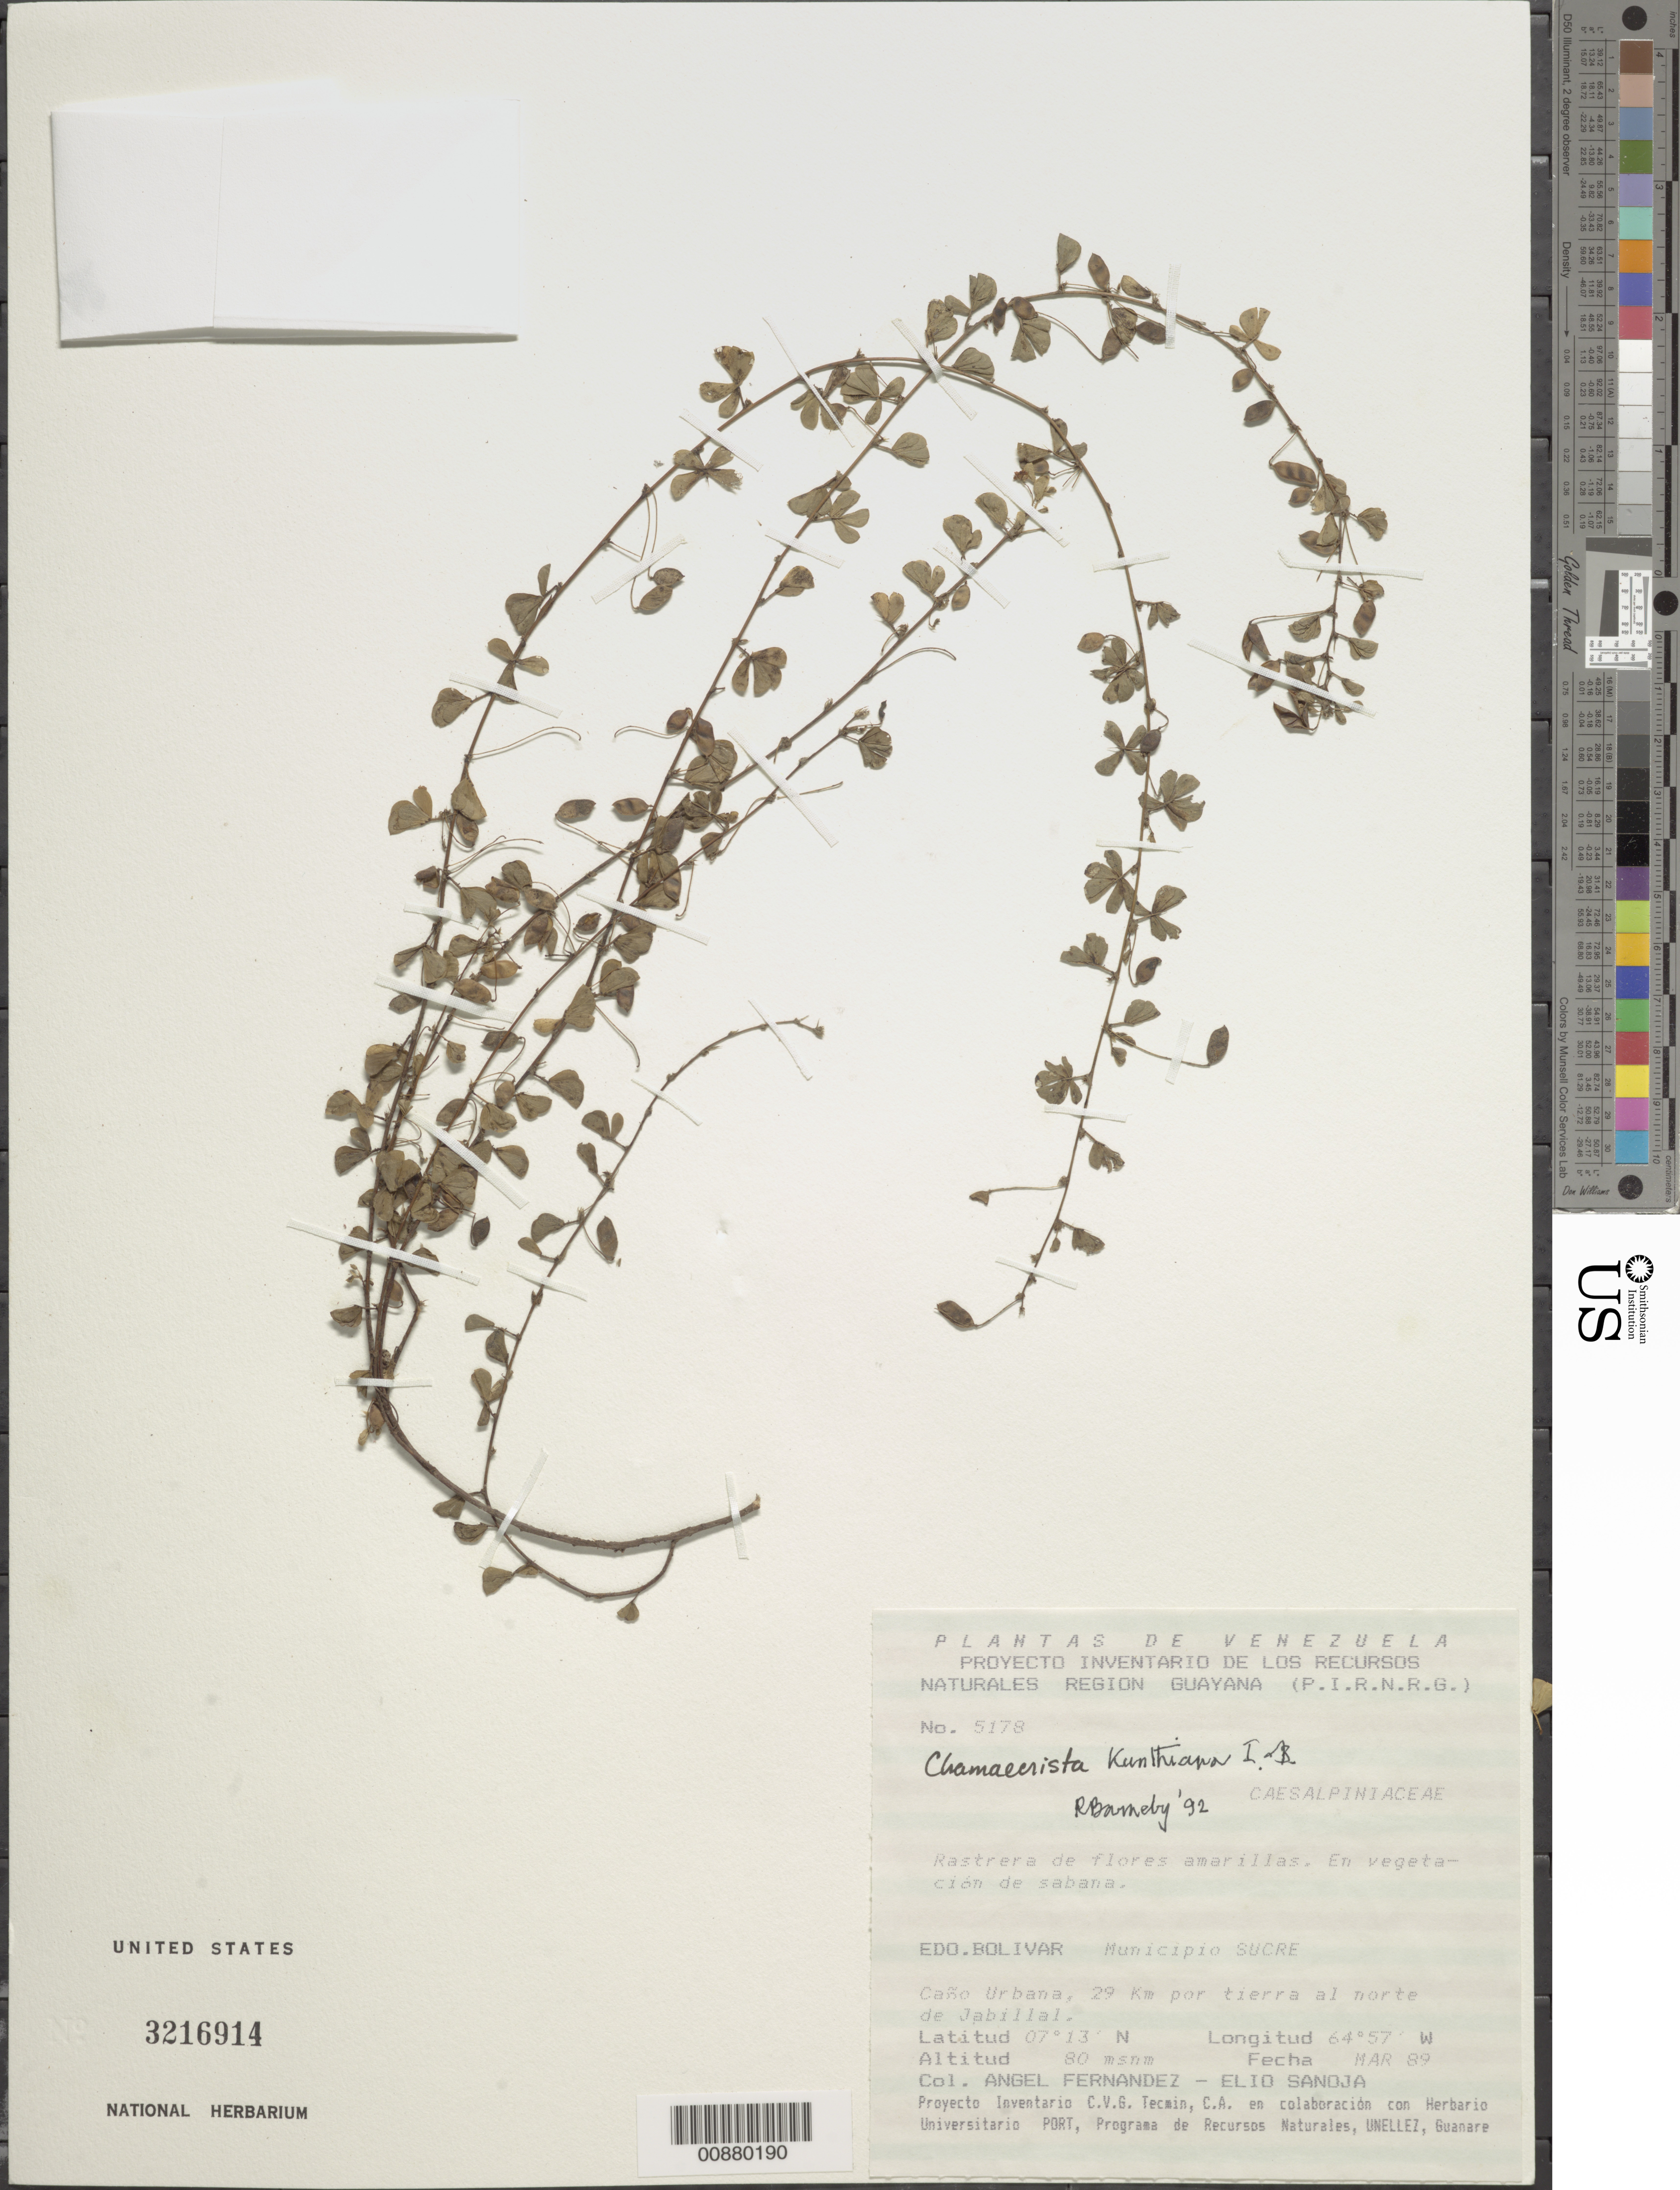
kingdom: Plantae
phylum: Tracheophyta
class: Magnoliopsida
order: Fabales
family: Fabaceae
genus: Chamaecrista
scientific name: Chamaecrista kunthiana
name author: (Schltdl. & Cham.) H.S. Irwin & Barneby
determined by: Barneby, Rupert C., (NY)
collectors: A. Fernández & E. Sanoja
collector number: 5178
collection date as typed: Mar-89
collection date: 1989-03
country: Venezuela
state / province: Bolívar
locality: Mun. Sucre, Caño Urbana, 29 km N of Jabillal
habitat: Vegetación de sabana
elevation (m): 80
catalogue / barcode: US 3216914